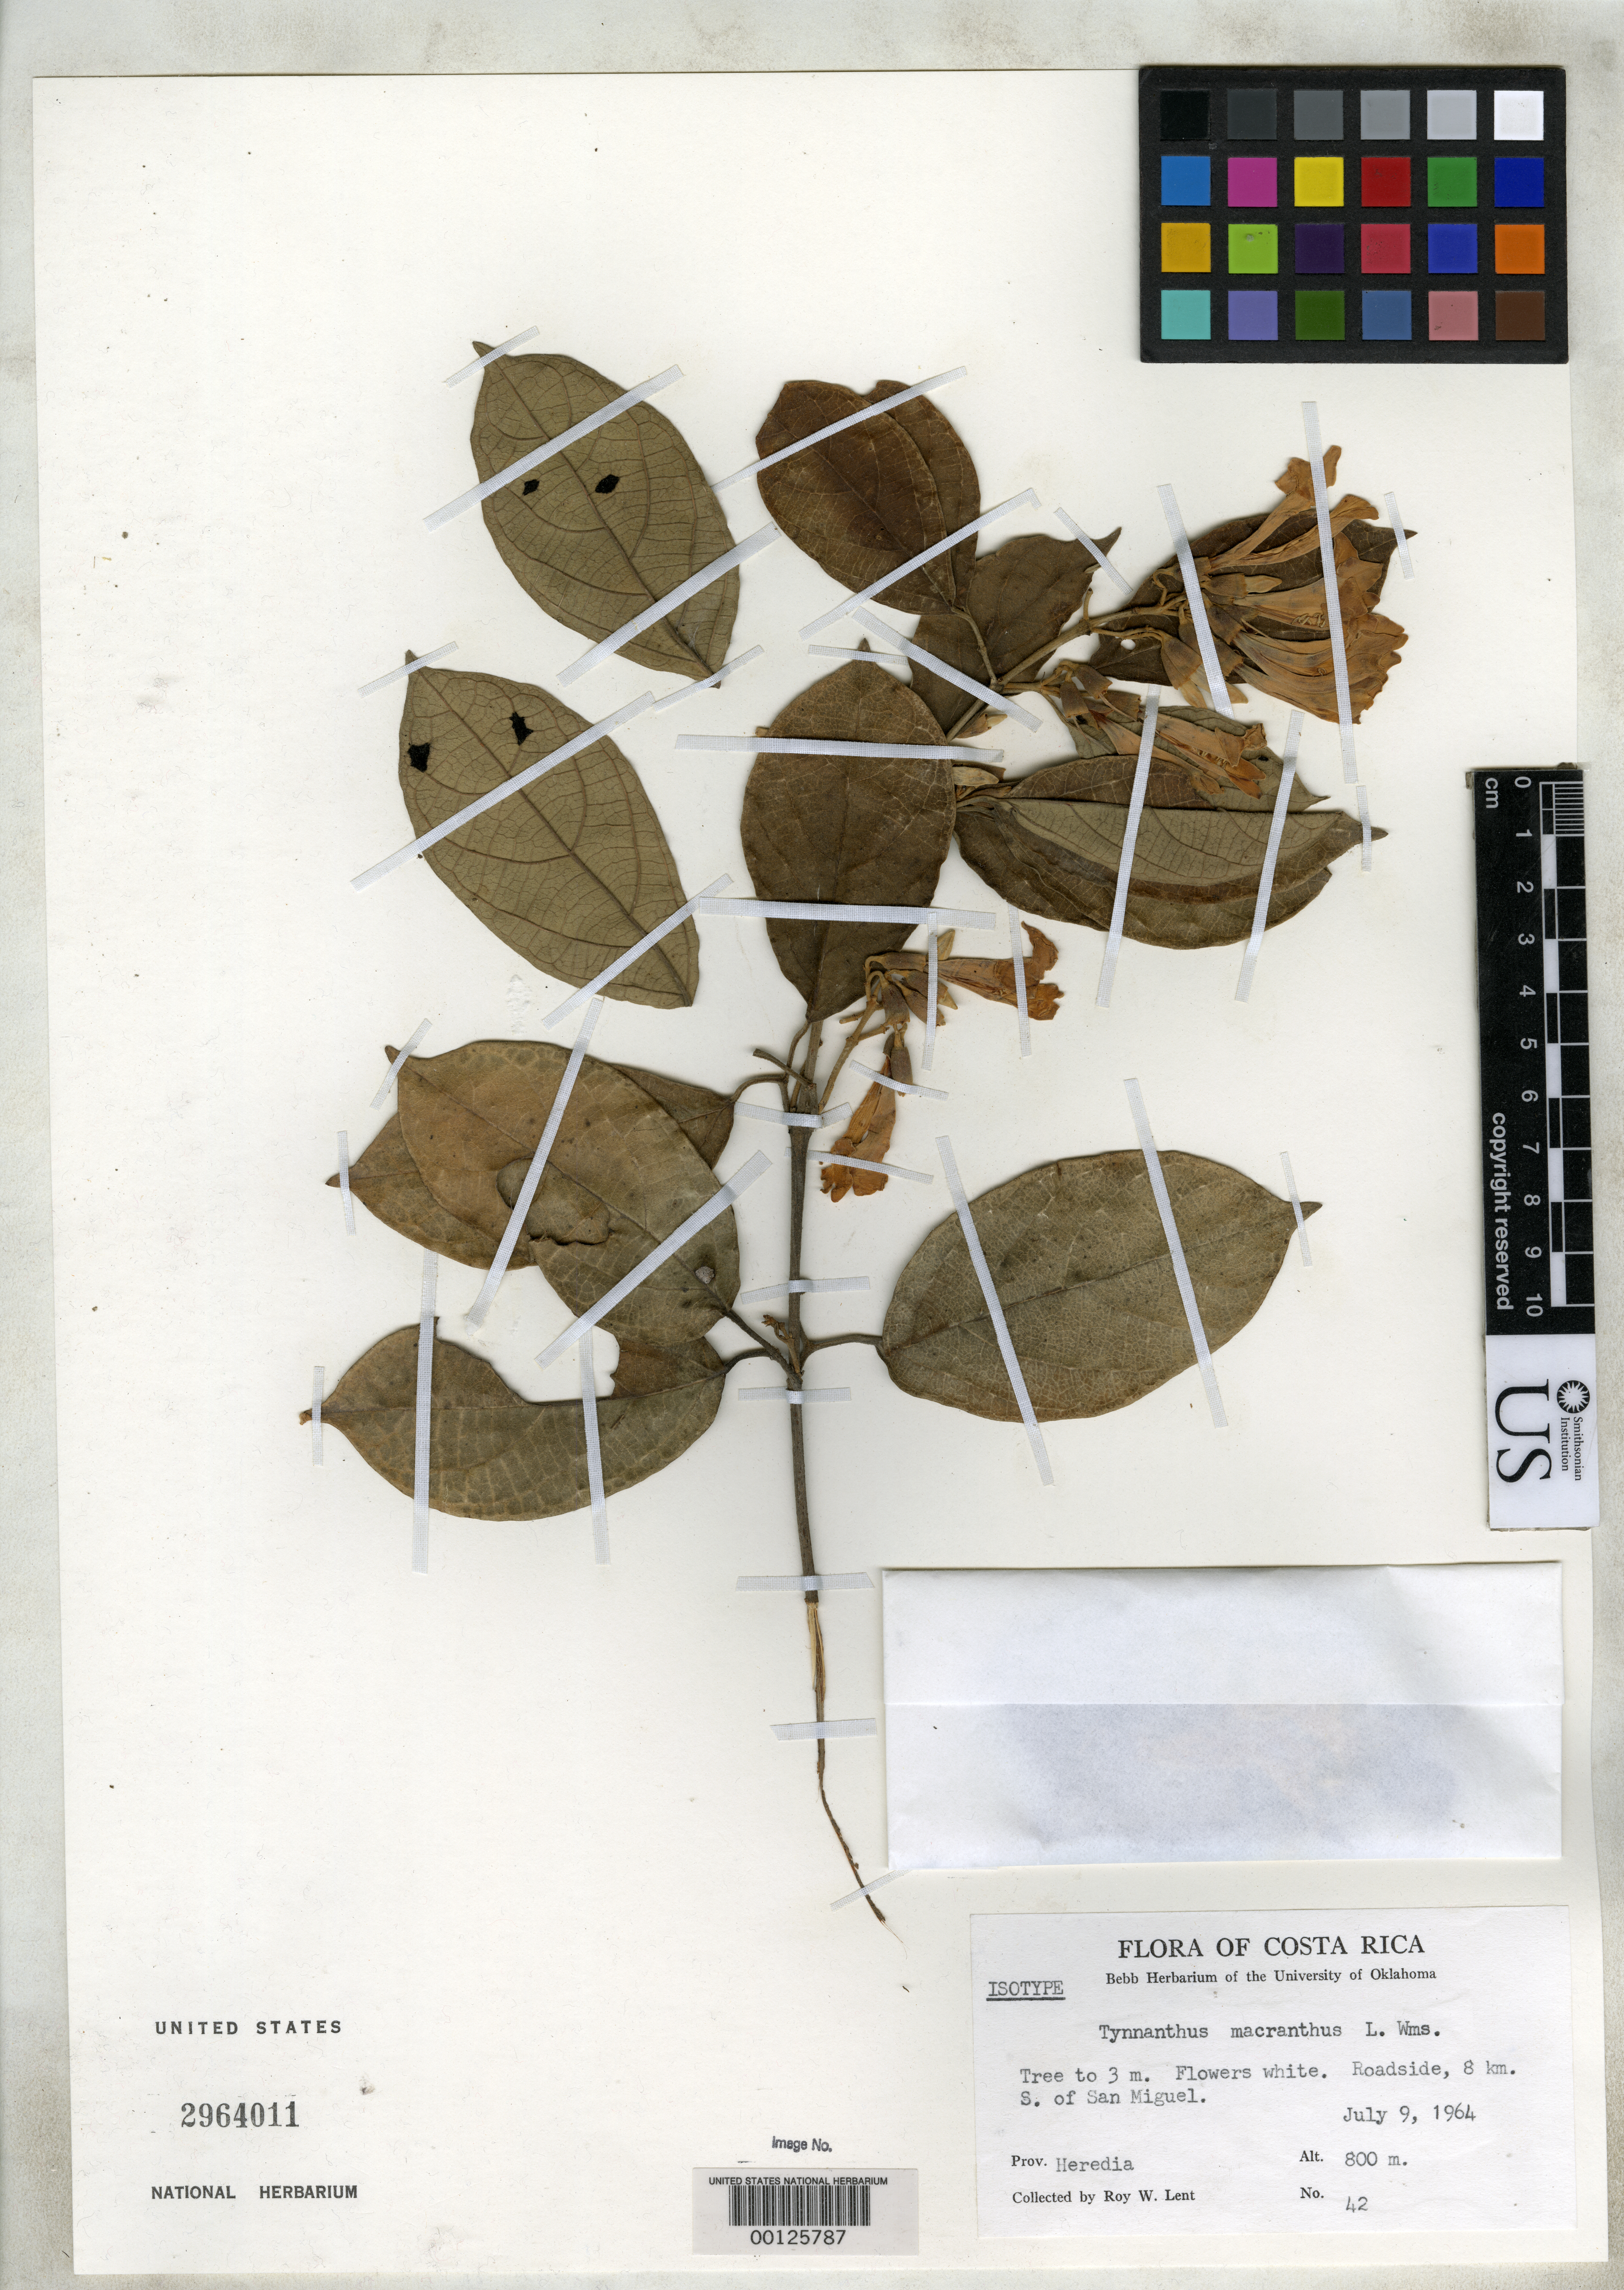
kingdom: Plantae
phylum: Tracheophyta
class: Magnoliopsida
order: Lamiales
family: Bignoniaceae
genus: Tynnanthus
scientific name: Tynnanthus macranthus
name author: L.O. Williams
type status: Isotype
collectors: R. W. Lent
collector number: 42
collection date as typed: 09 Jul 1964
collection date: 1964-07-09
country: Costa Rica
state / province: Heredia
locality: Roadside, 8 km S of San Miguel.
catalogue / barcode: US 2964011